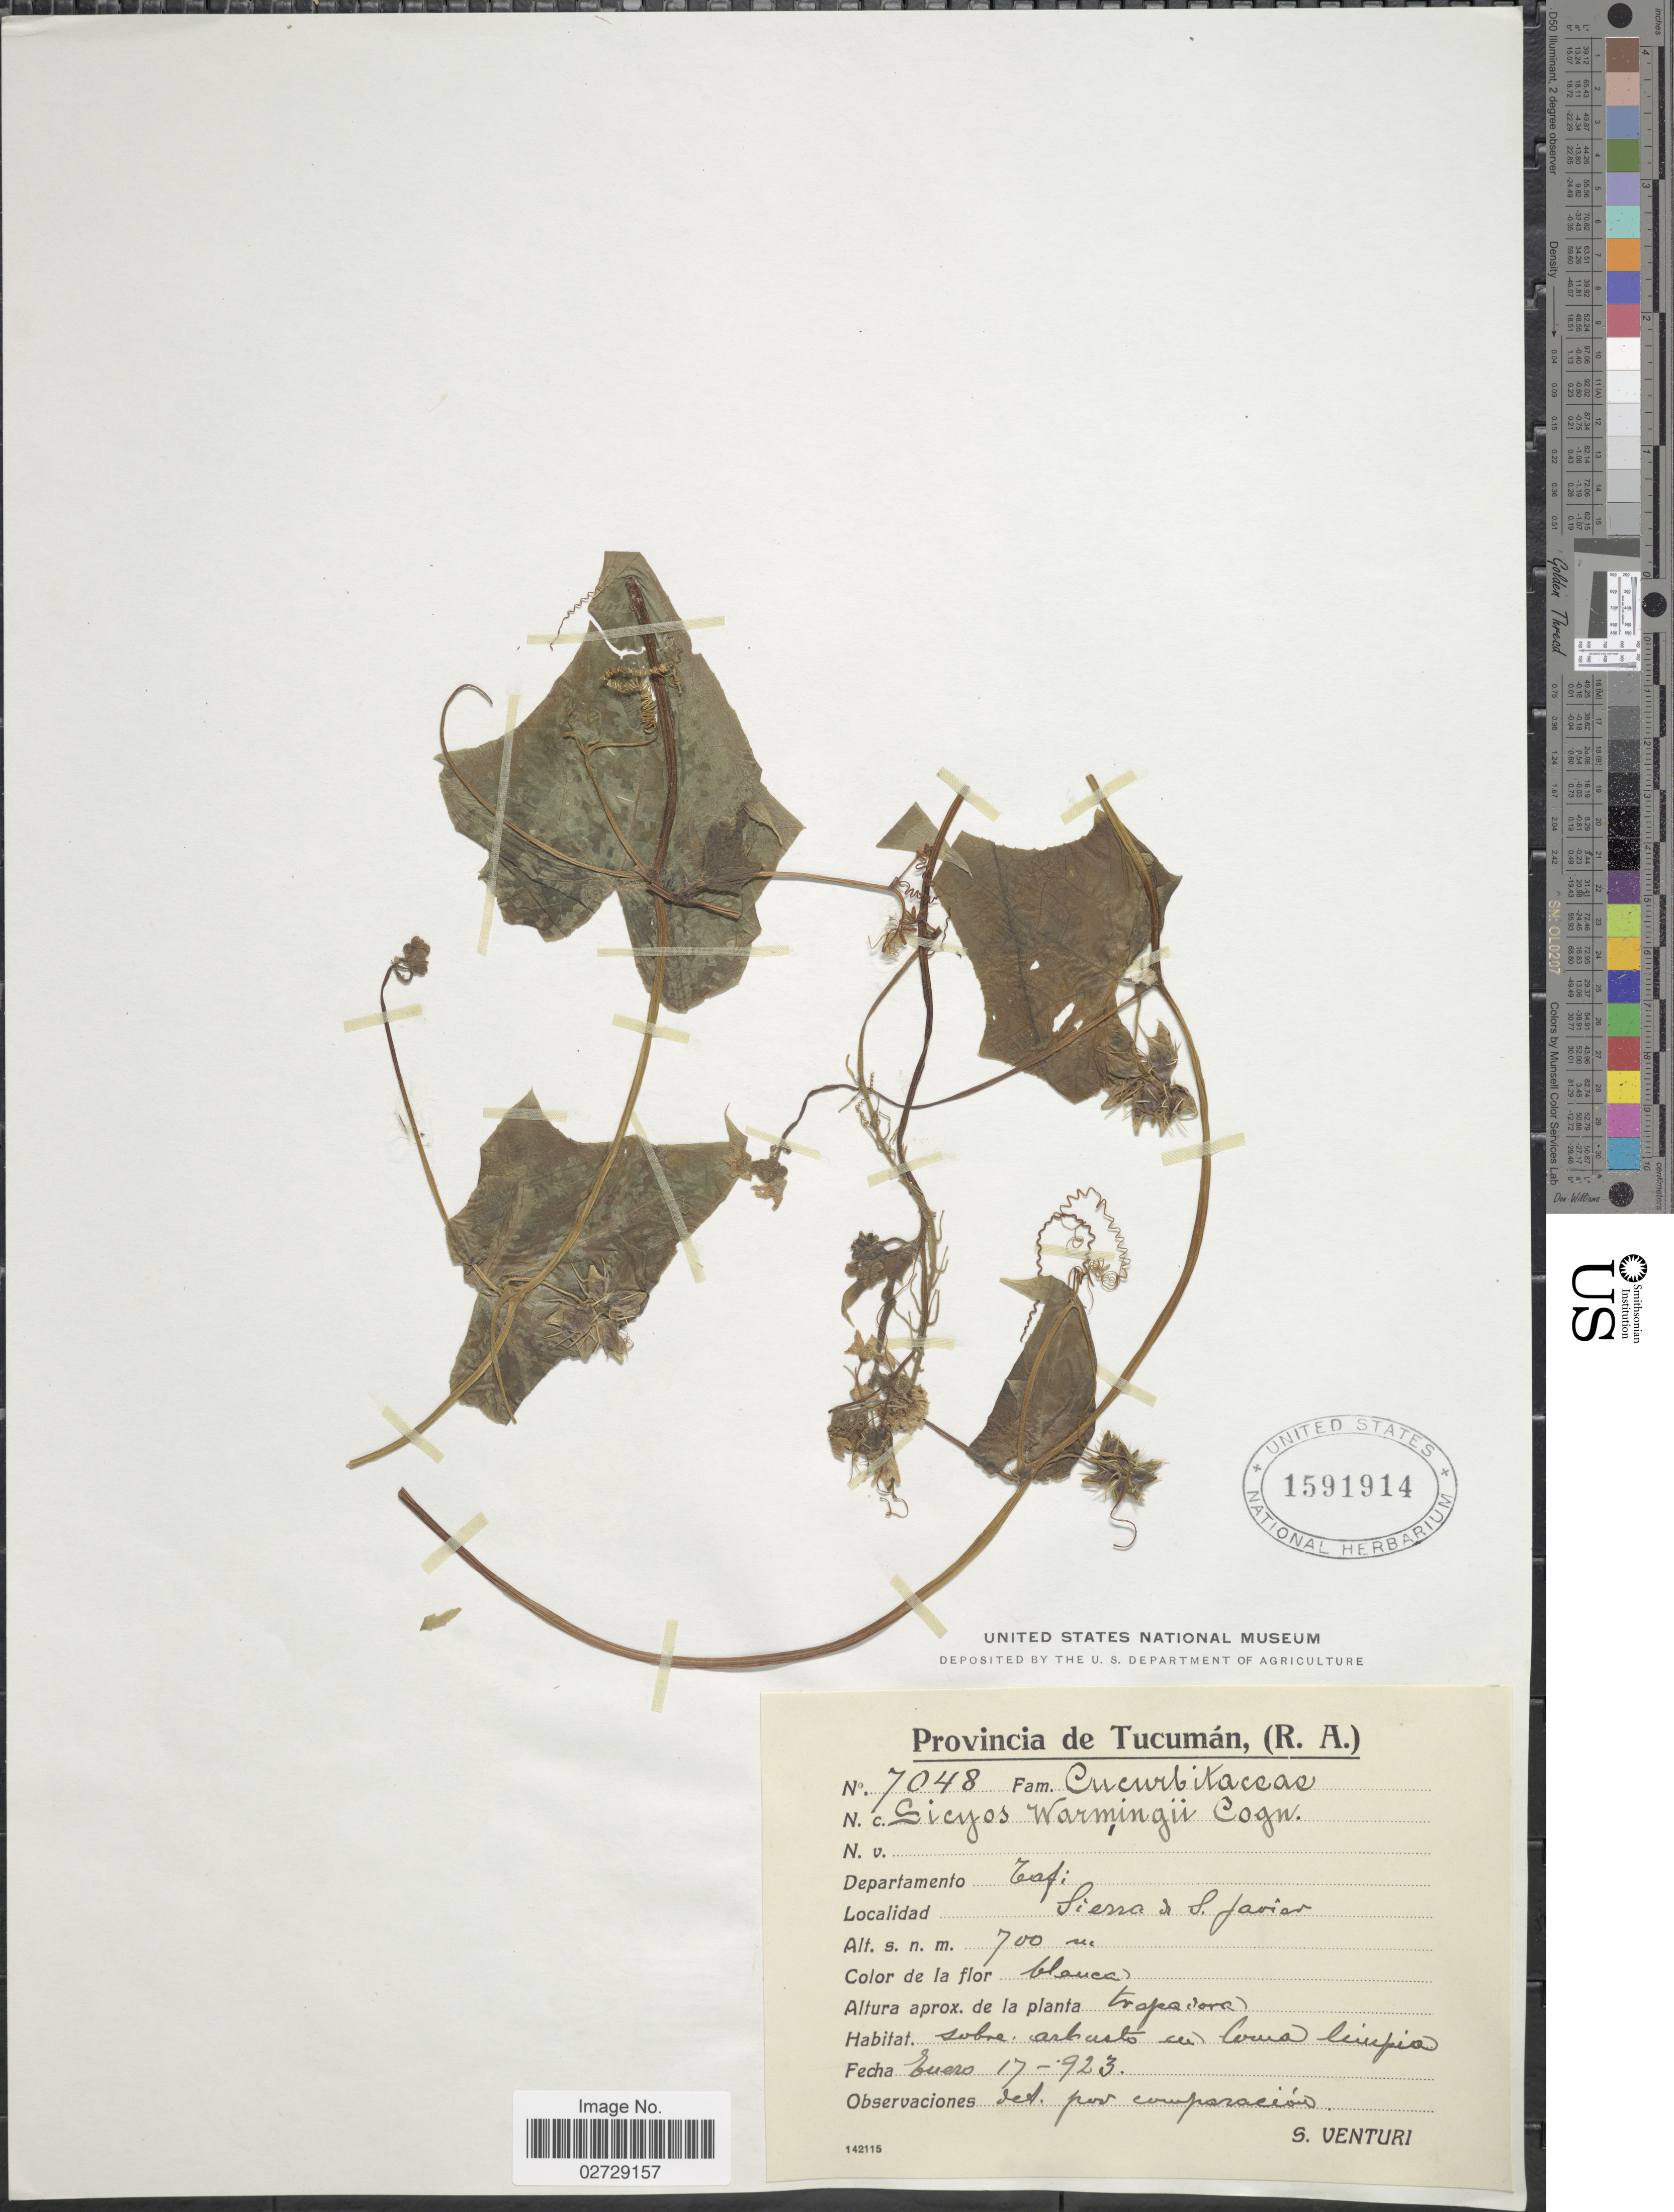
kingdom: Plantae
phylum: Tracheophyta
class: Magnoliopsida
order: Cucurbitales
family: Cucurbitaceae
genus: Sicyos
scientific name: Sicyos warmingii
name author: Cogn.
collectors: S. Venturi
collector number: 7048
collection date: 1923-01-17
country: Argentina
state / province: Tucuman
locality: Provincia de Tucuman, (R.A.), Departamento Tafi, Sierra de S. Javier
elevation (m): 700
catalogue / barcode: US 1591914